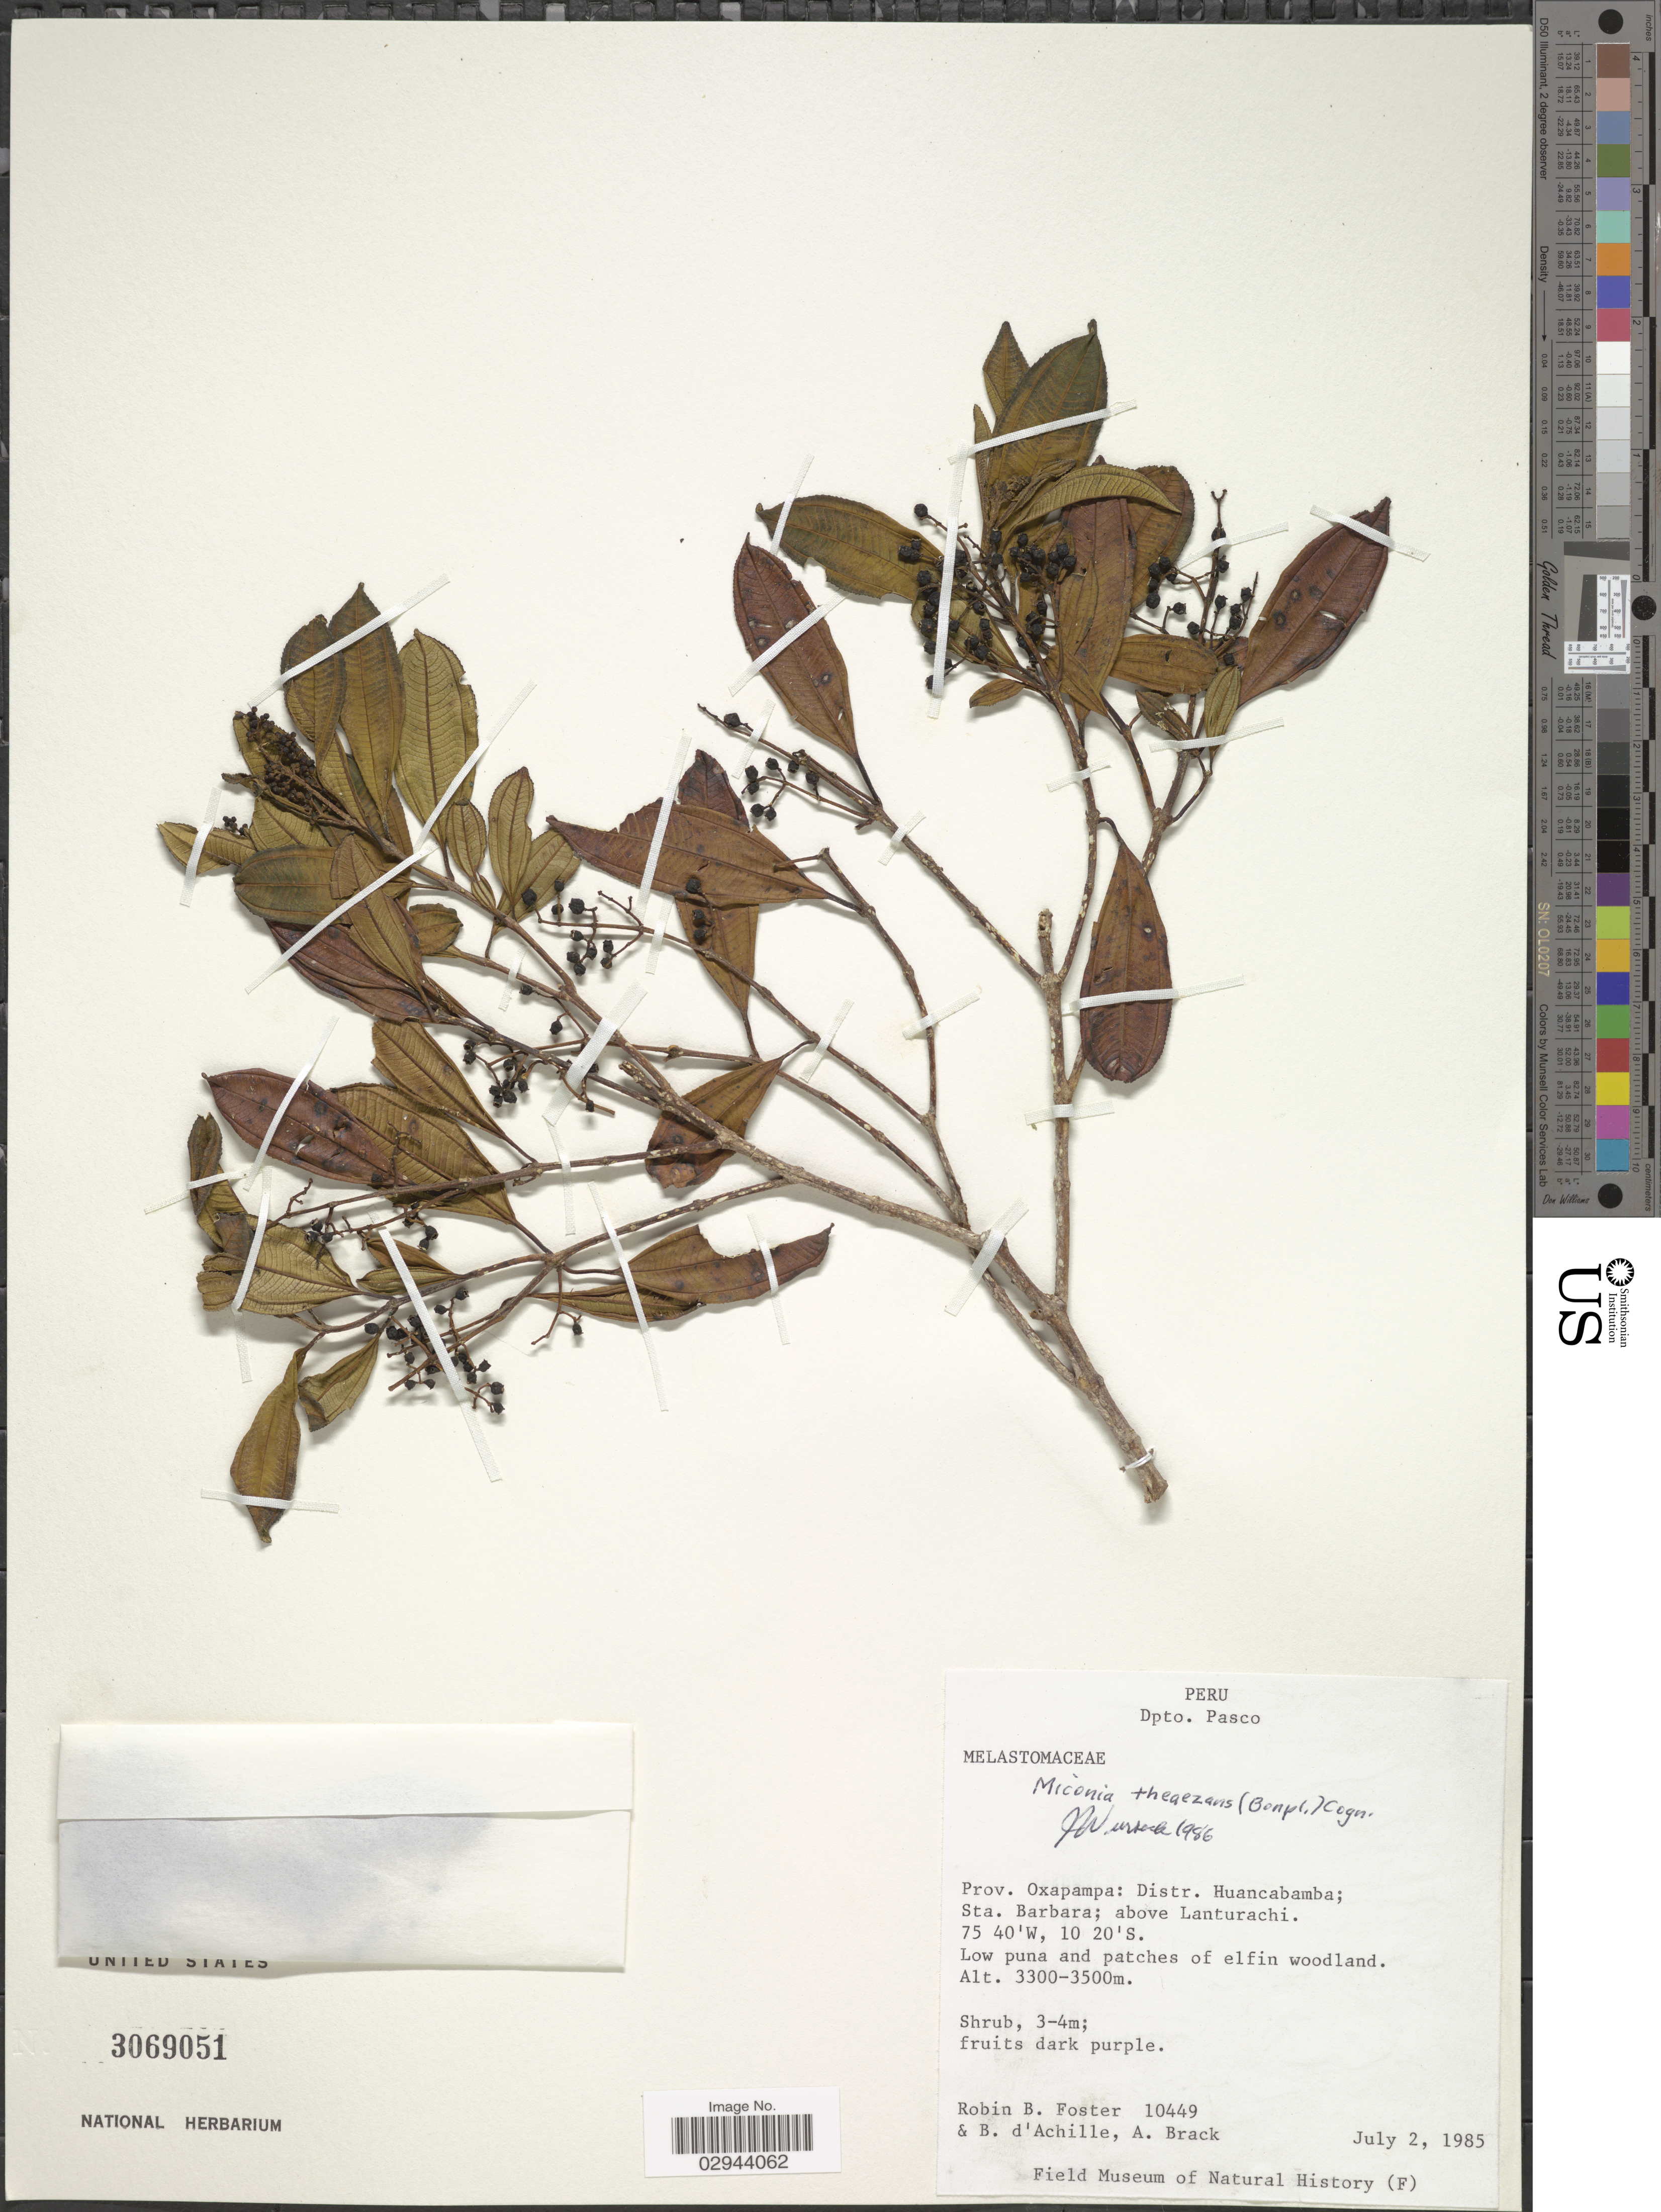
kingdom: Plantae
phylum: Tracheophyta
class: Magnoliopsida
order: Myrtales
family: Melastomataceae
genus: Miconia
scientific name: Miconia theizans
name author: (Bonpl.) Cogn.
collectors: R. B. Foster, B. d'Achille & A. Brack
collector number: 10449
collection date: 1985-07-02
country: Peru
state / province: Pasco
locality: Dpto. Pasco, Prov. Oxapampa, Distr. Huancabamba, Sta. Barbara, above Lanturachi.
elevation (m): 3300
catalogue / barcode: US 3069051